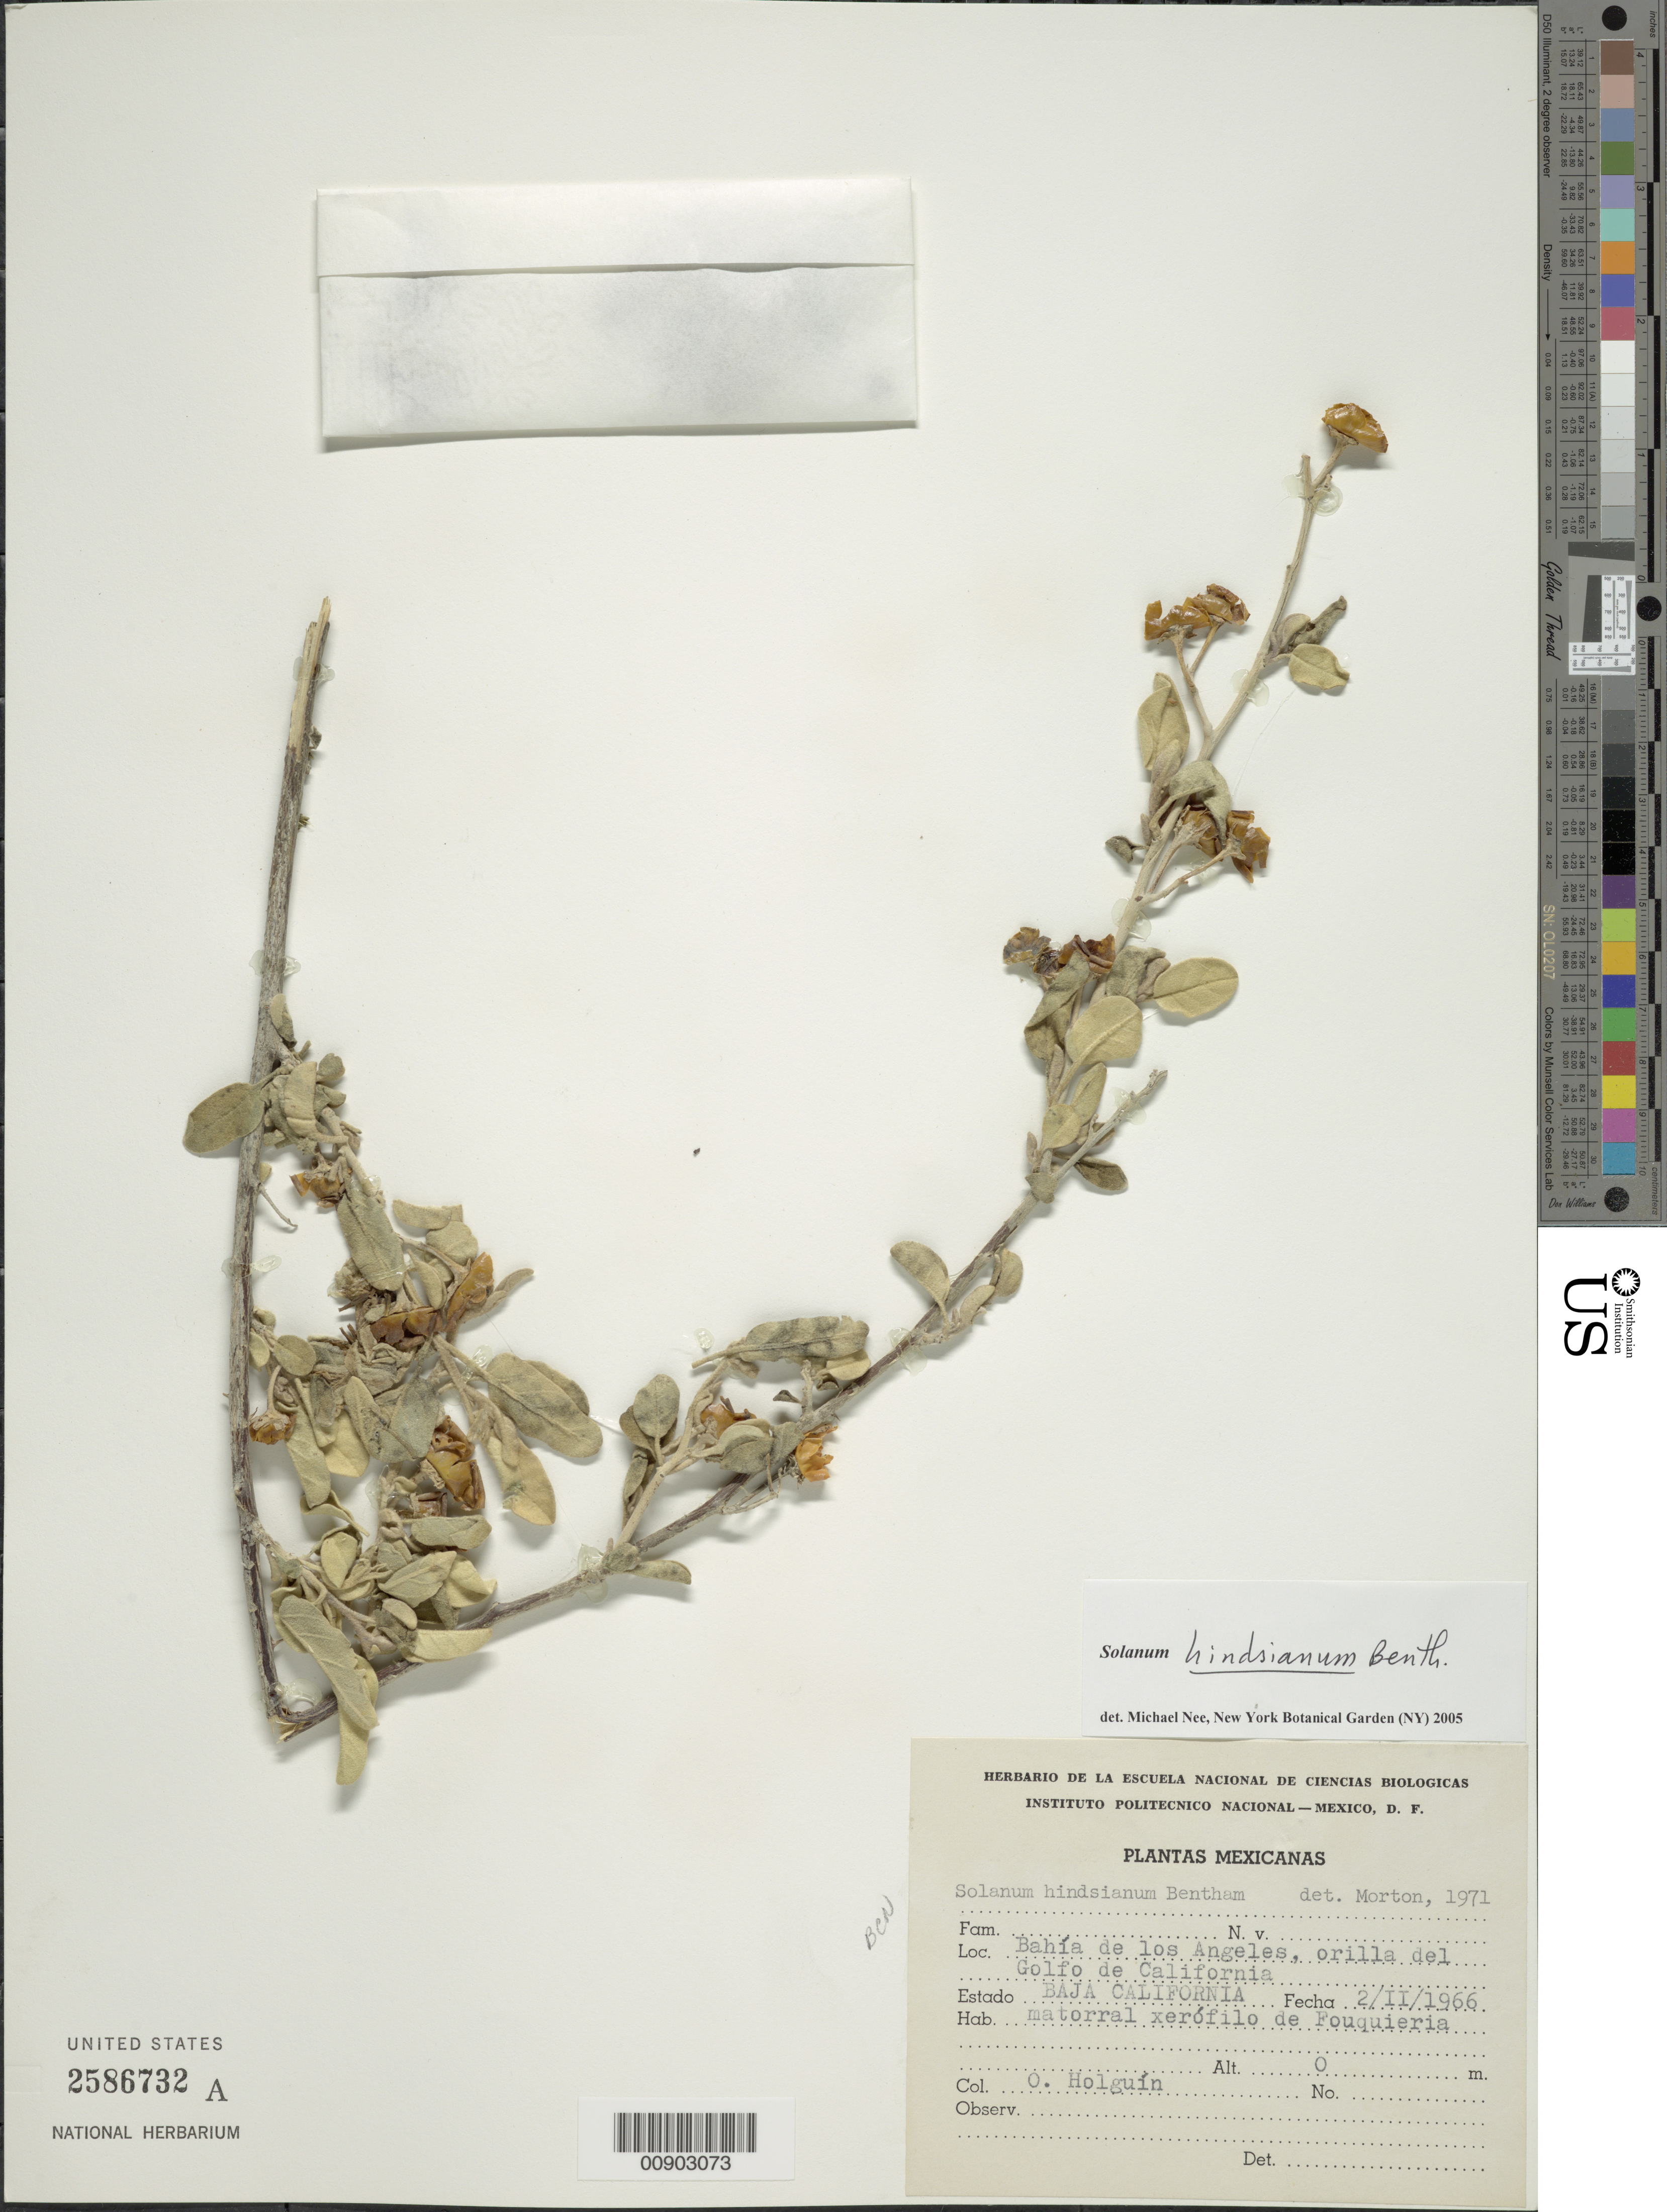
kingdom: Plantae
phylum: Tracheophyta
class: Magnoliopsida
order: Solanales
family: Solanaceae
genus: Solanum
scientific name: Solanum hindsianum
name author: Benth.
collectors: Holguín, O.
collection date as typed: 02 Feb 1966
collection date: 1966-02-02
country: Mexico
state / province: Baja California Norte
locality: Bahía de los Angeles, orilla del Golfo de California. Baja California.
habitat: Matorral xerófilo de Fouquieria.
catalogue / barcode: US 2586732A